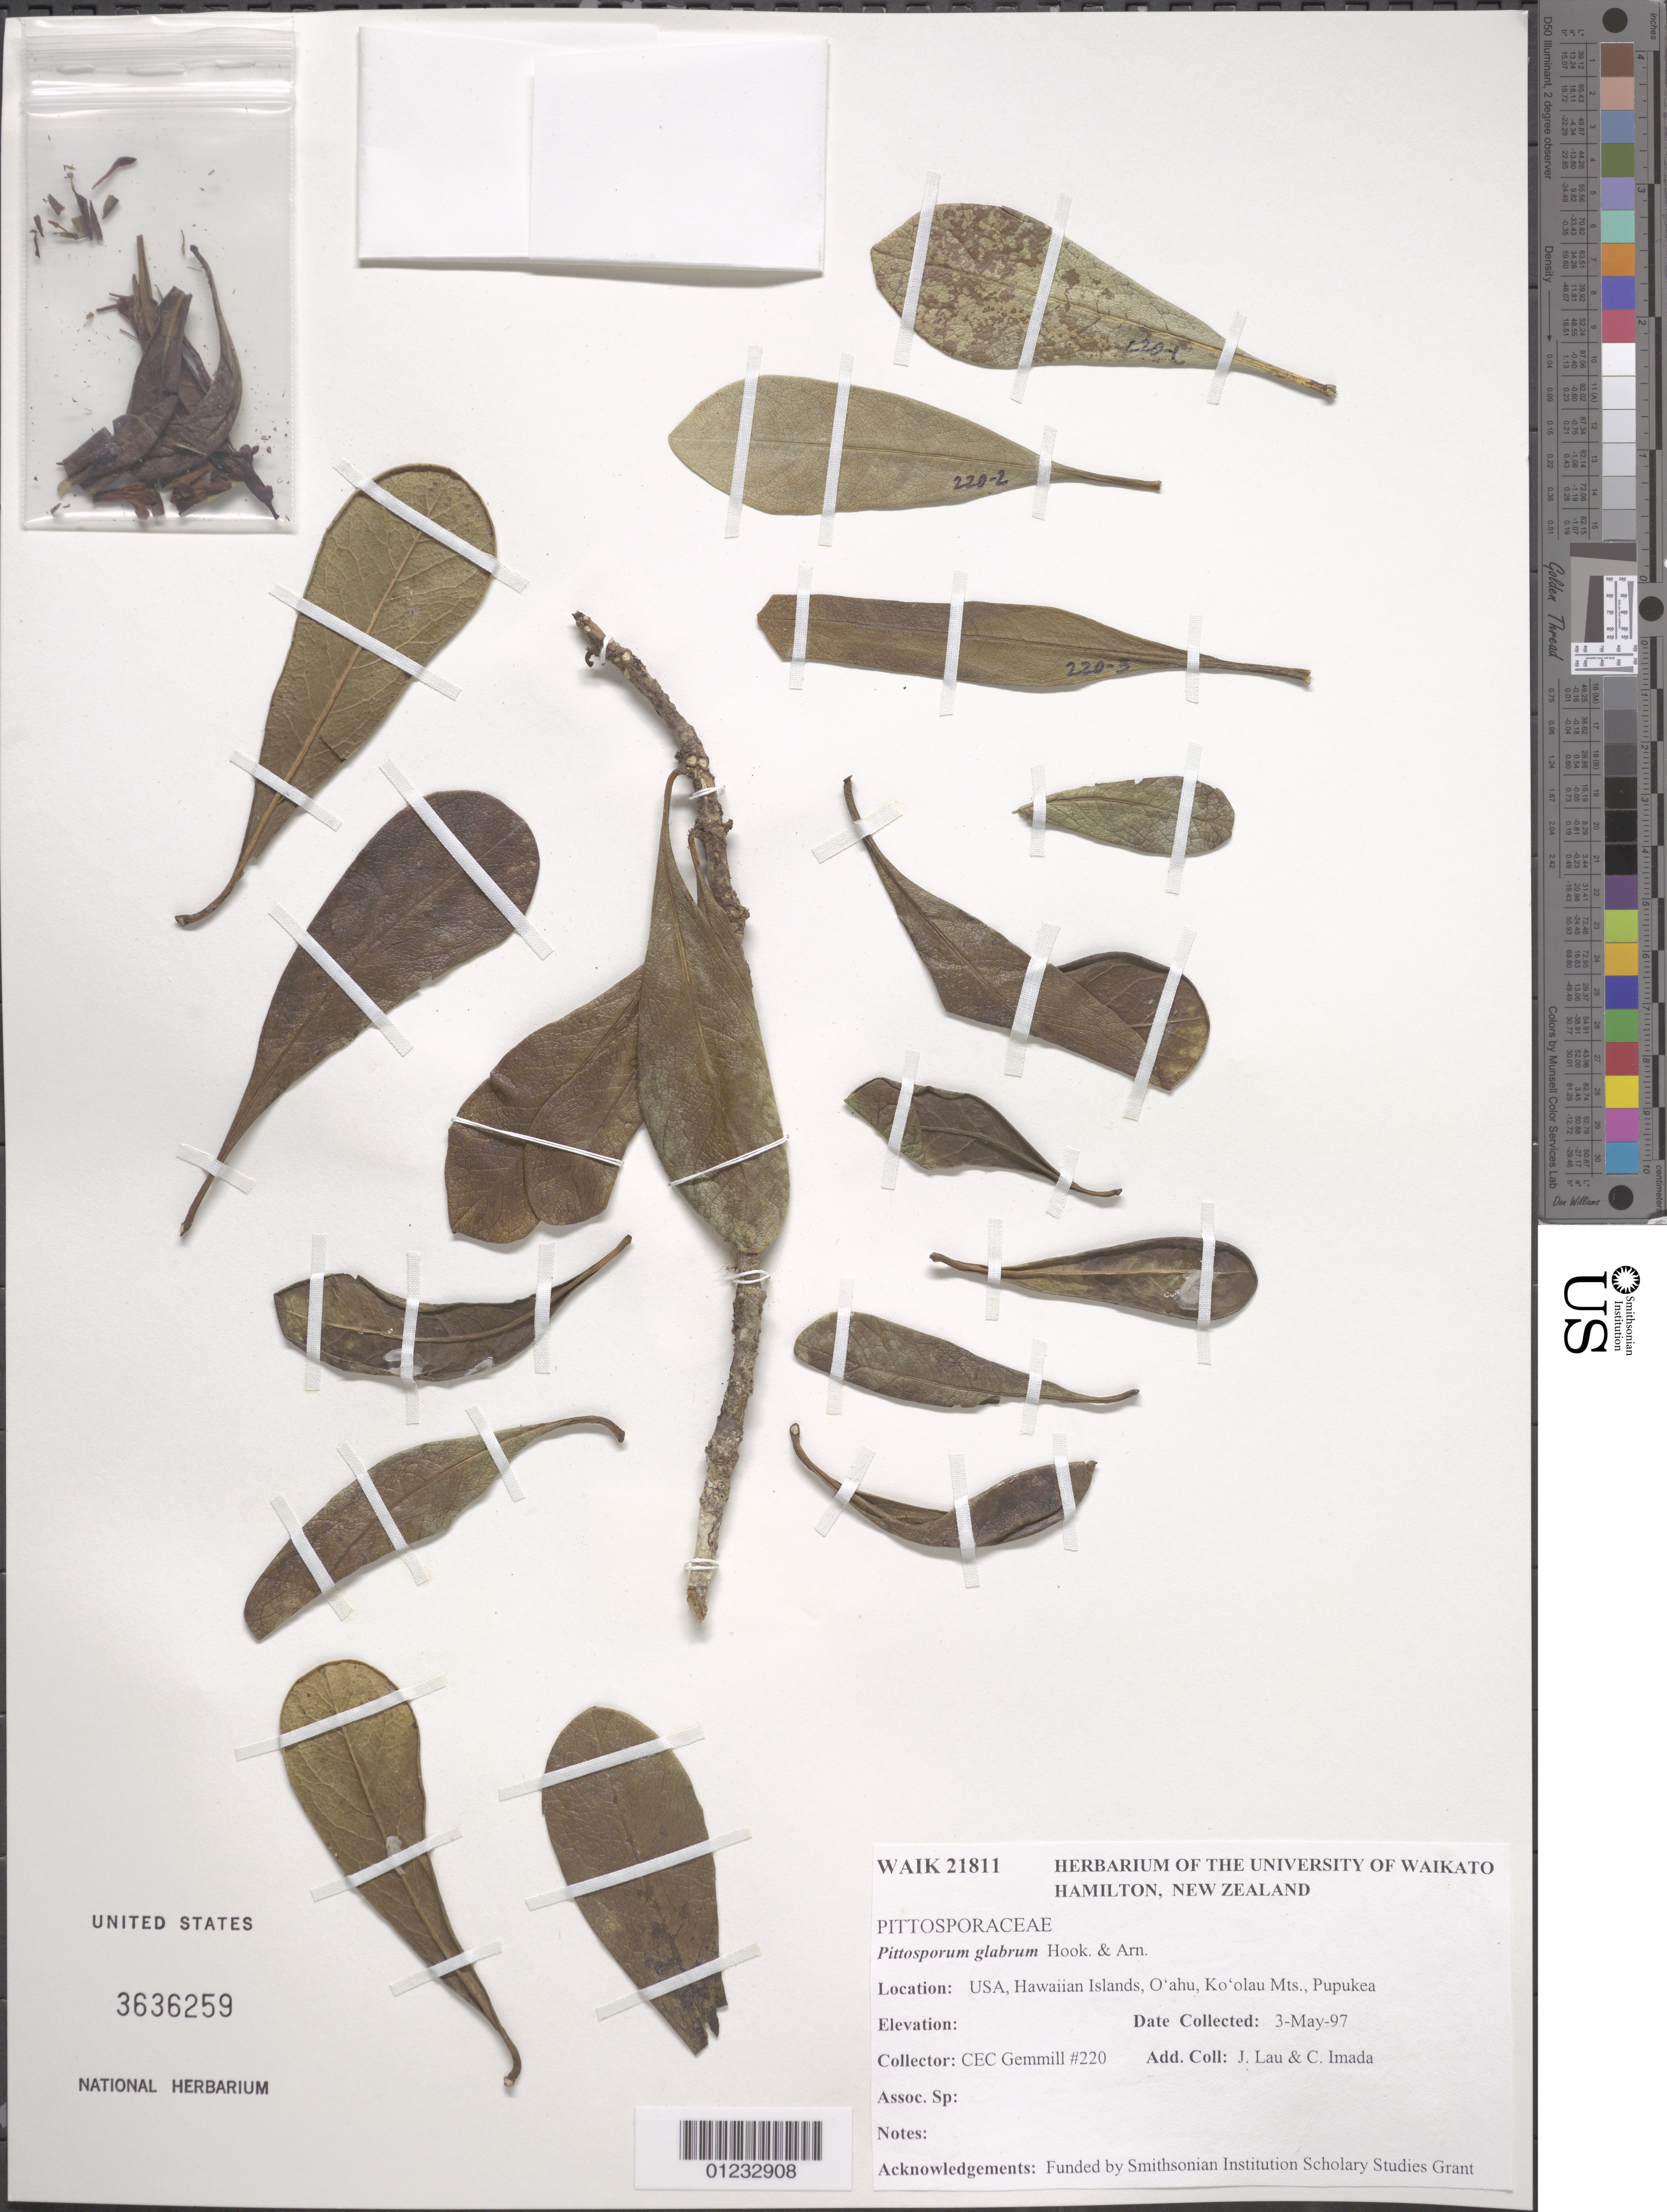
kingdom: Plantae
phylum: Tracheophyta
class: Magnoliopsida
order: Apiales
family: Pittosporaceae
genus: Pittosporum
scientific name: Pittosporum glabrum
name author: Hook. & Arn.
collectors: C. Gemmill, J. Lau & C. Imada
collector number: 220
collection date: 1997-05-03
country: United States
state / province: Hawaii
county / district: Honolulu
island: Oahu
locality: Ko'olau Mts., Pupukea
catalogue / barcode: US 3636259